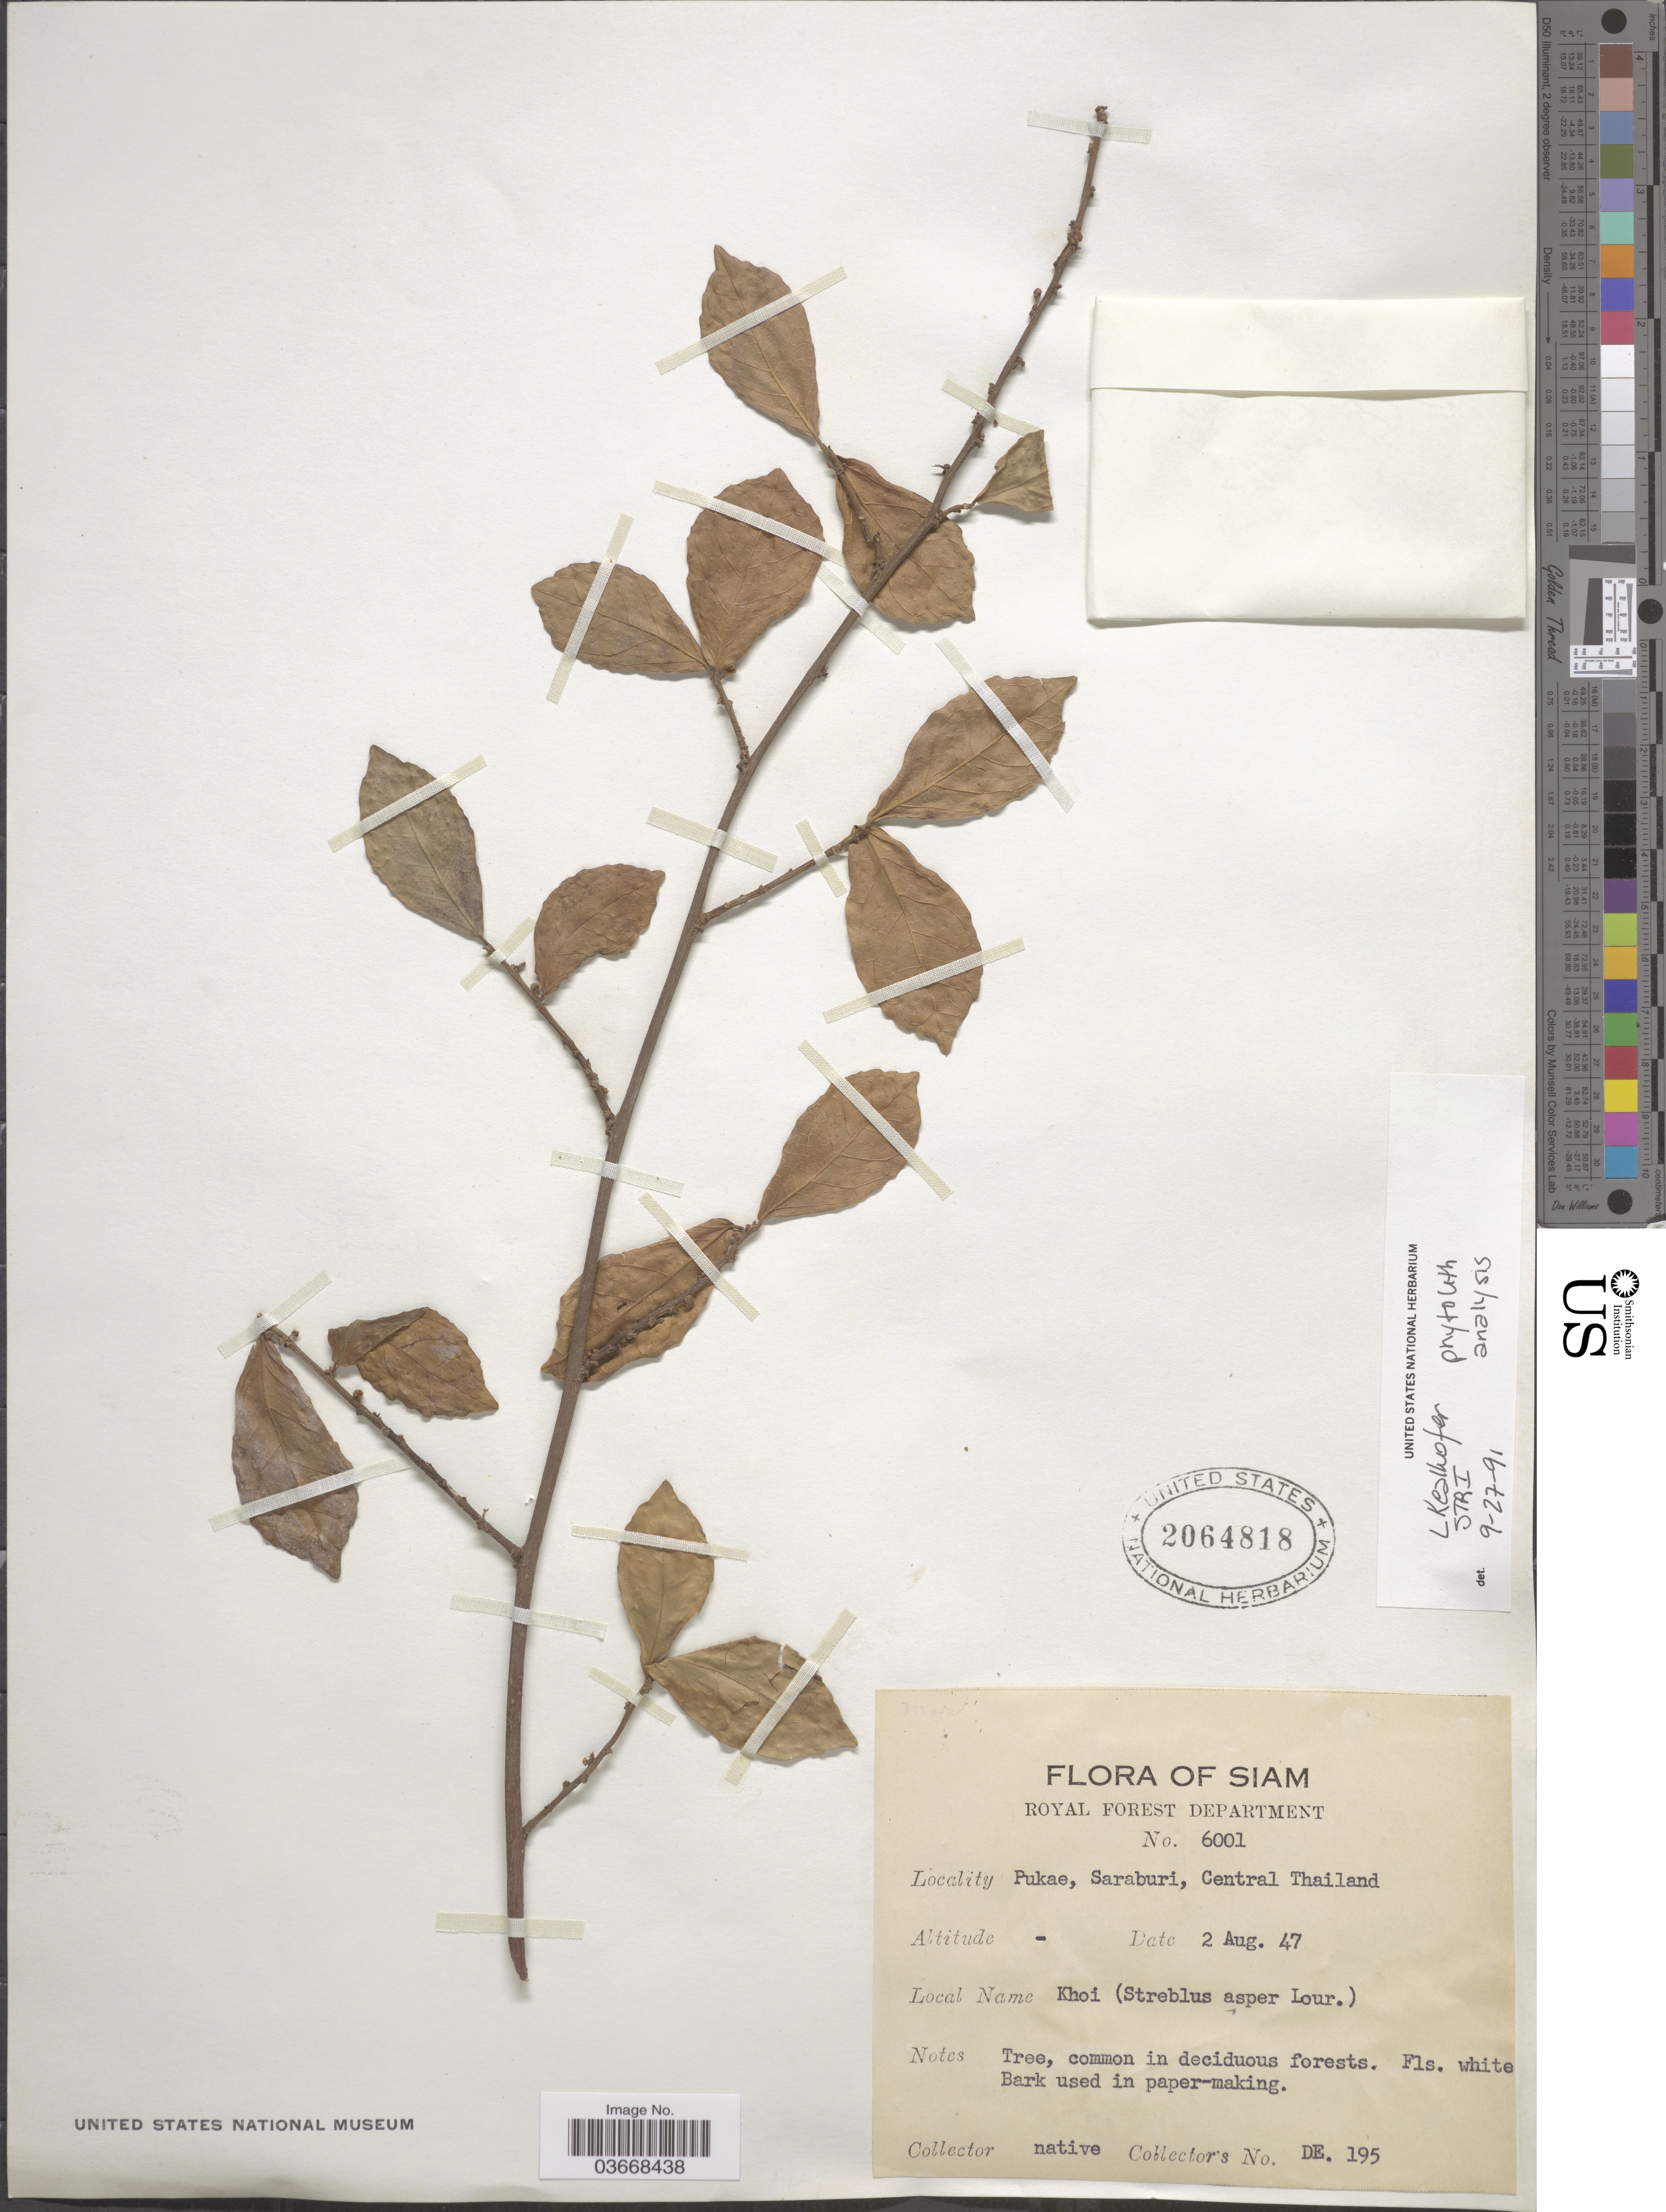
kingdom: Plantae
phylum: Tracheophyta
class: Magnoliopsida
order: Rosales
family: Moraceae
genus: Streblus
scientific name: Streblus asper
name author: Lour.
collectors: Native collectors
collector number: DE195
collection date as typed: Transcribed d/m/y: 2/8/47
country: Thailand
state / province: Saraburi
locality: Siam. Pukae, Central Thailand.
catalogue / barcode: US 2064818